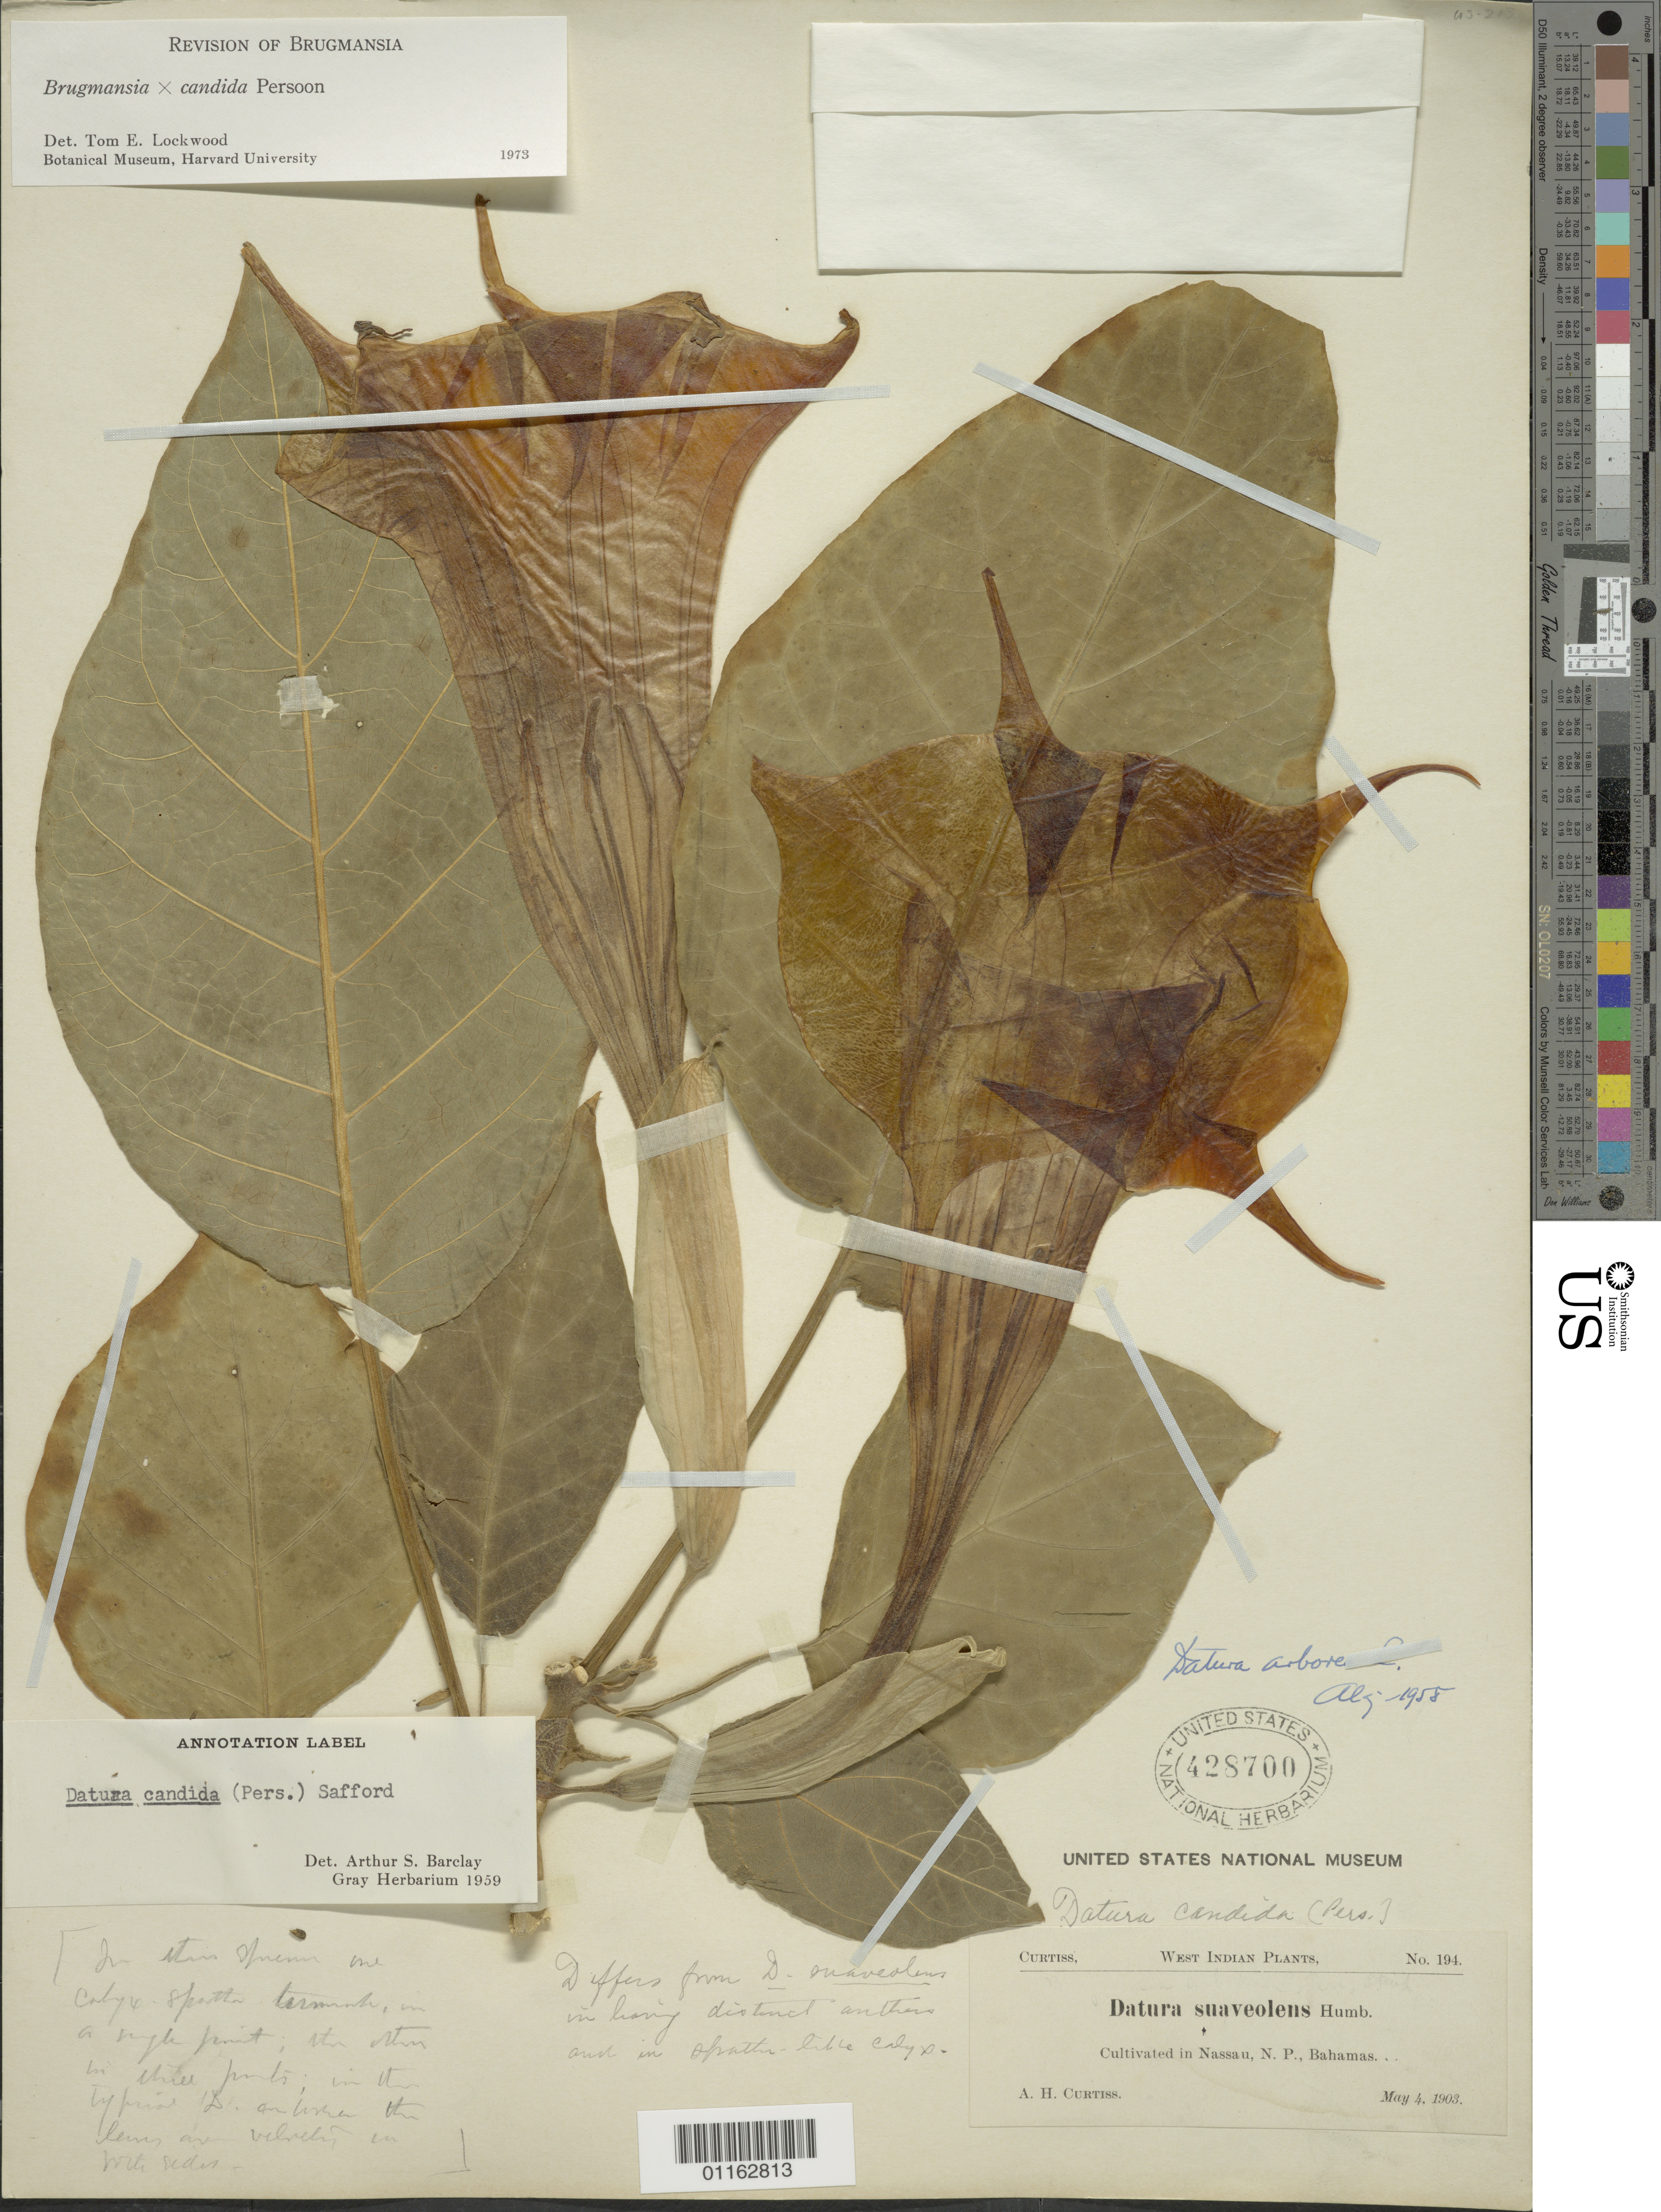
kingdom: Plantae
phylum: Tracheophyta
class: Magnoliopsida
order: Solanales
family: Solanaceae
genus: Brugmansia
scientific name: Brugmansia x candida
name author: Pers.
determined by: Lockwood, T. E.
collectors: A. H. Curtiss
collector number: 194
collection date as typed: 04 May 1903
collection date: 1903-05-04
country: Bahamas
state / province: New Providence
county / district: Nassau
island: New Providence I.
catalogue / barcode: US 428700